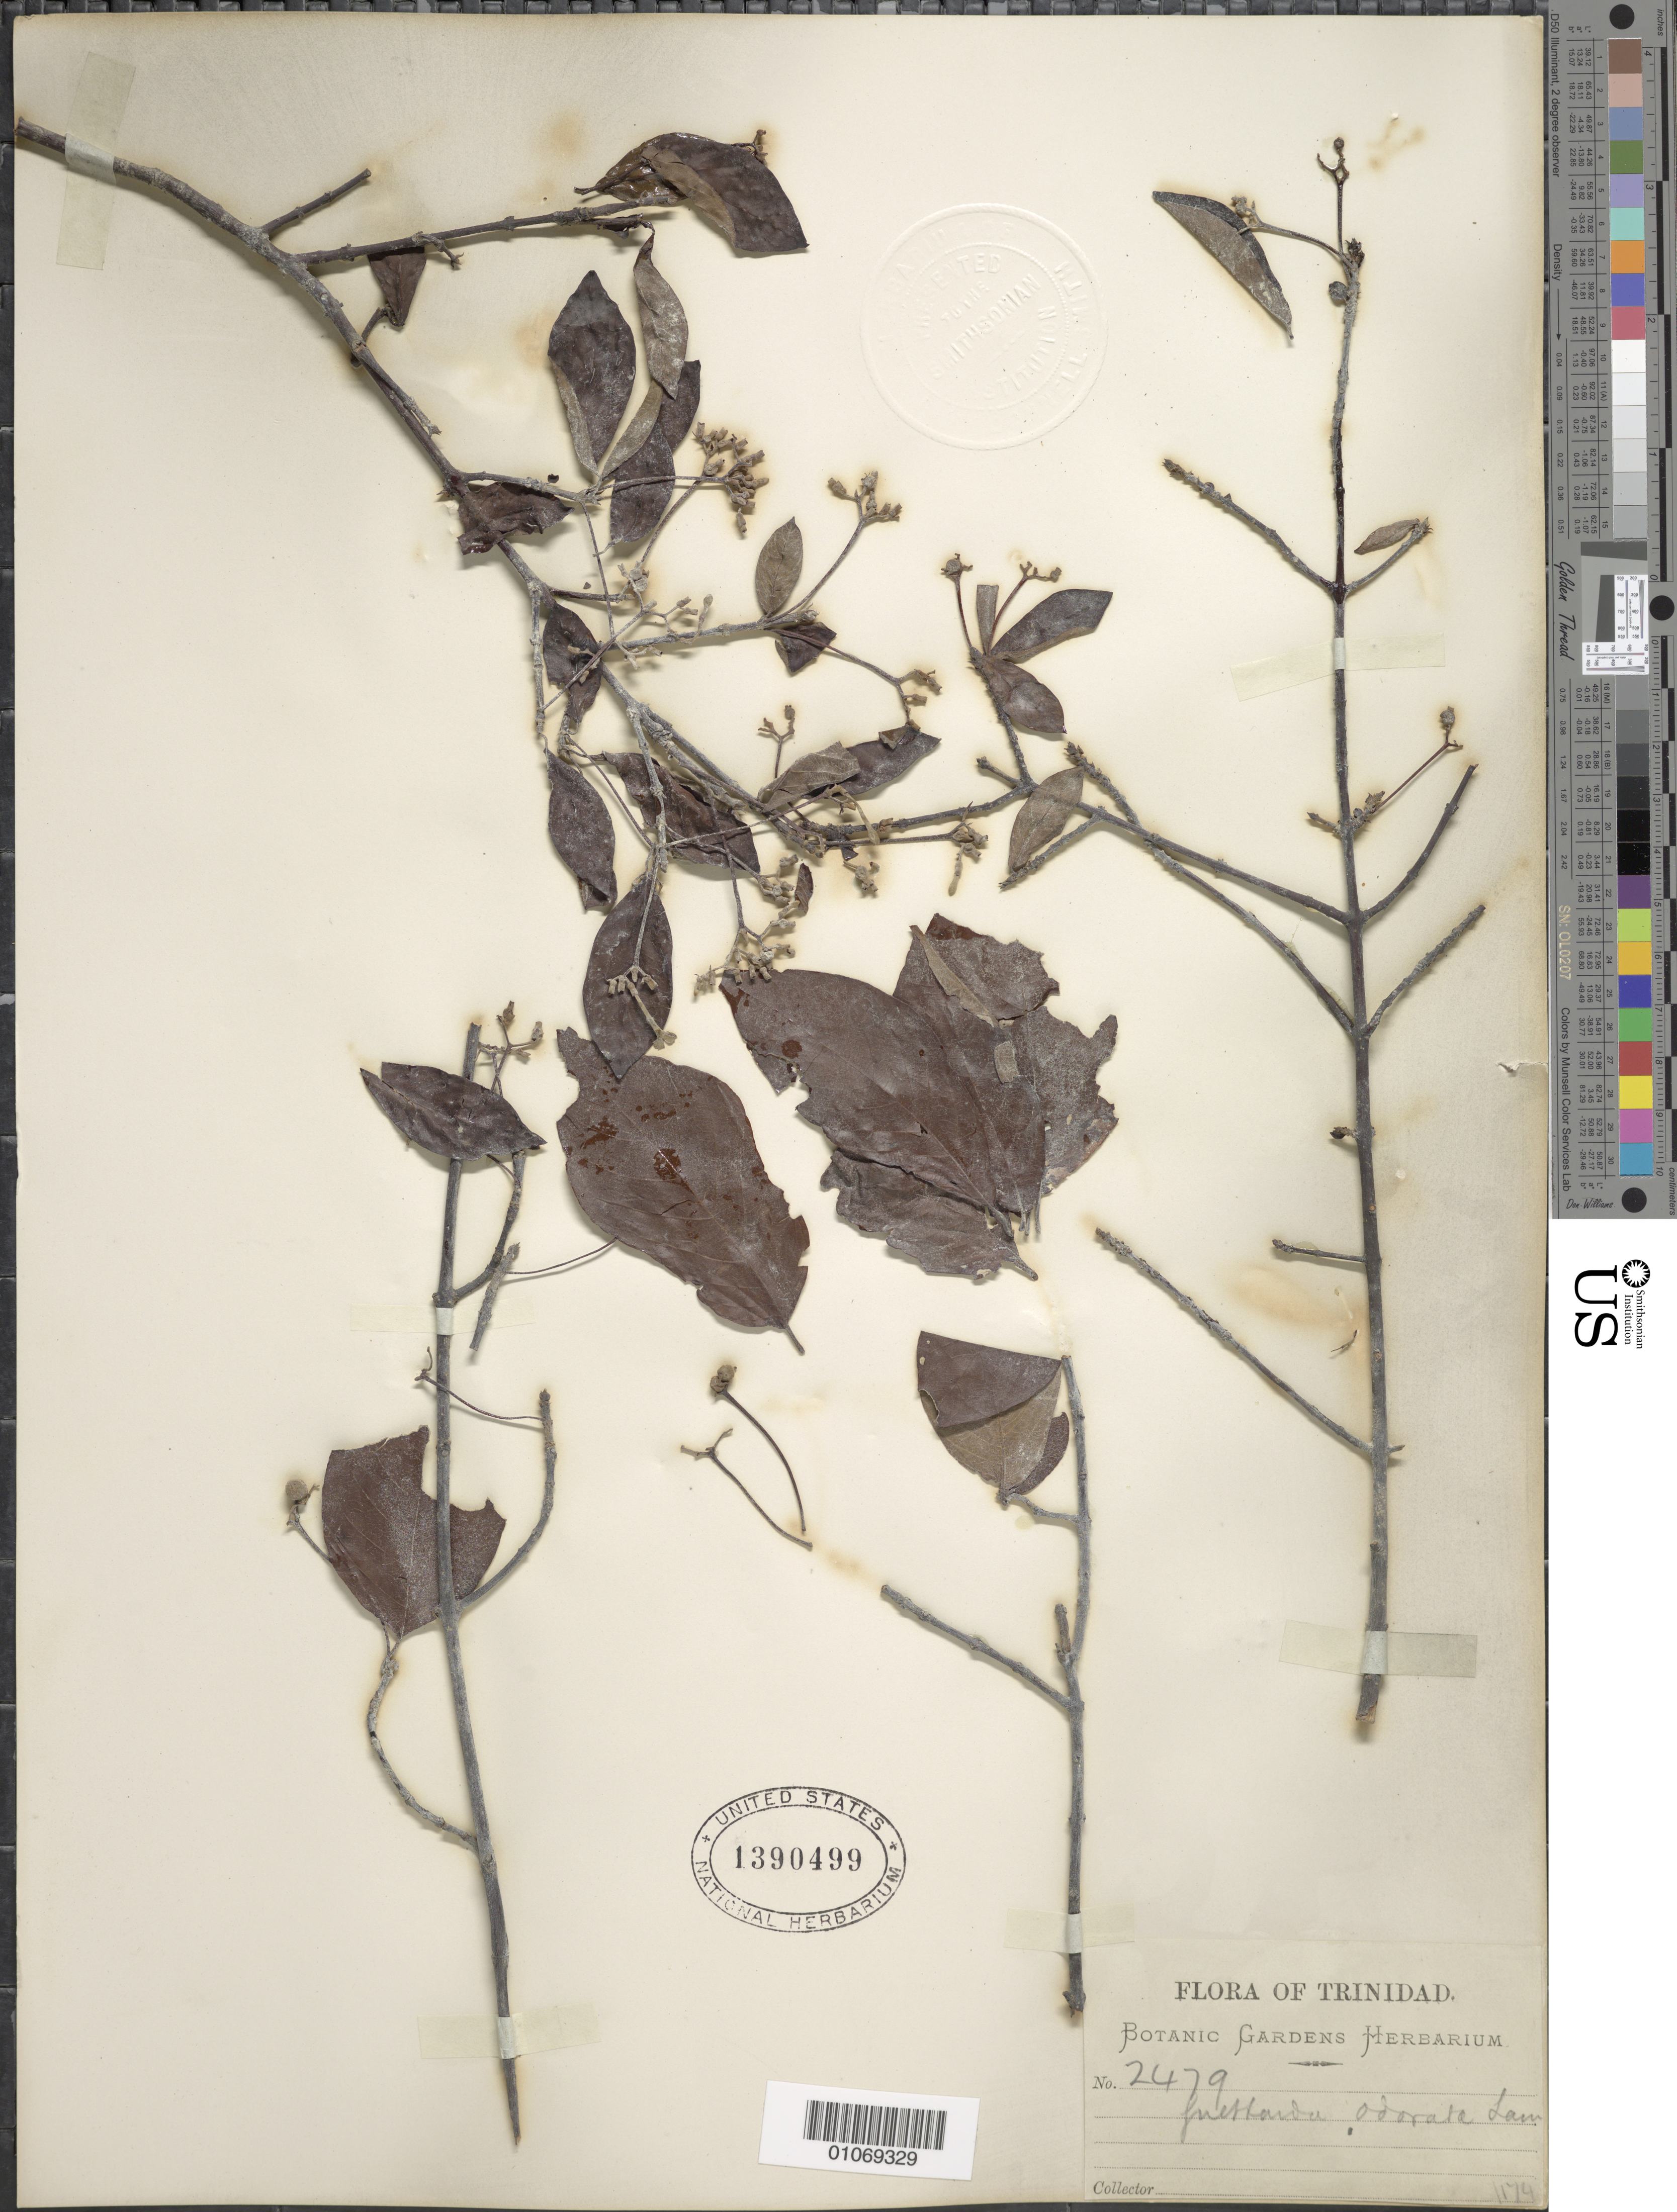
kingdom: Plantae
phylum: Tracheophyta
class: Magnoliopsida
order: Gentianales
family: Rubiaceae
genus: Guettarda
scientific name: Guettarda odorata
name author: (Jacq.) Lam.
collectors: Botanic Gardens Herbarium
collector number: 2479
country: Trinidad and Tobago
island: Trinidad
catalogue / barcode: US 1390499